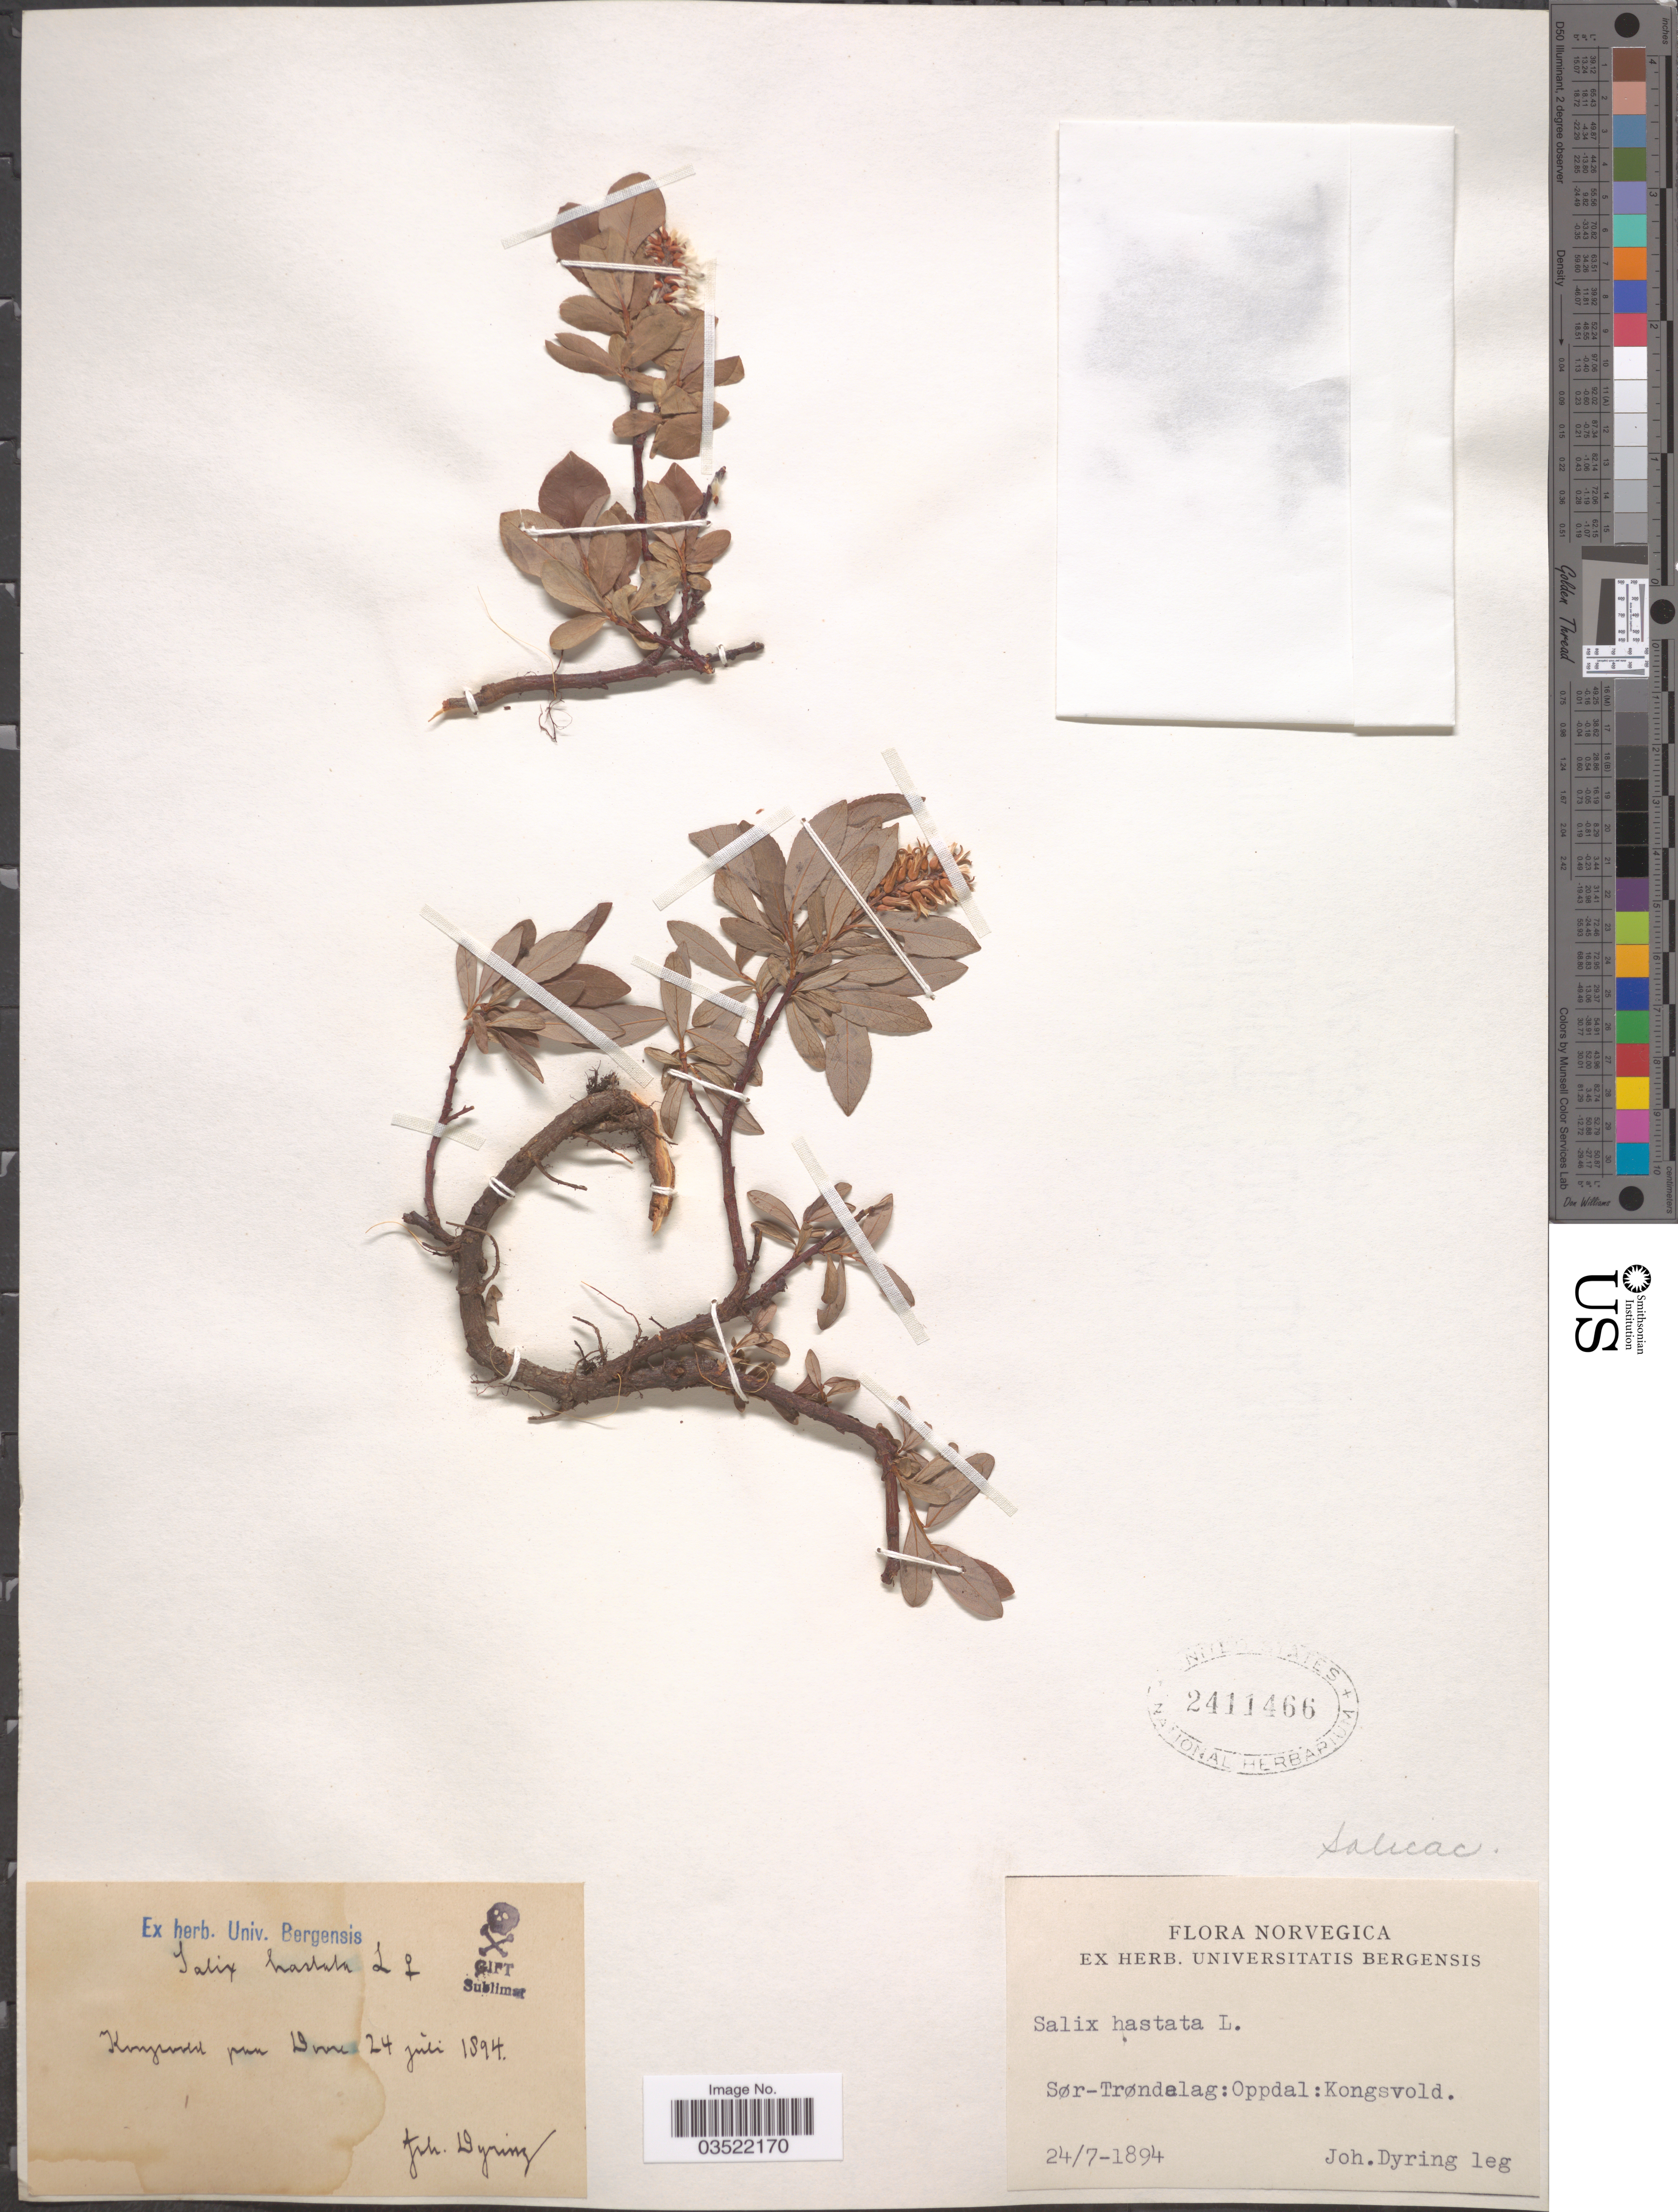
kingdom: Plantae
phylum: Tracheophyta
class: Magnoliopsida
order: Malpighiales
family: Salicaceae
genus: Salix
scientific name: Salix hastata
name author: L.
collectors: J. Dyring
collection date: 1894-07-24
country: Norway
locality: Kongsvold pun Dovre. Norvegica. Sør-Trøndalag:Oppdal:Kongsvold.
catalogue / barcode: US 2411466